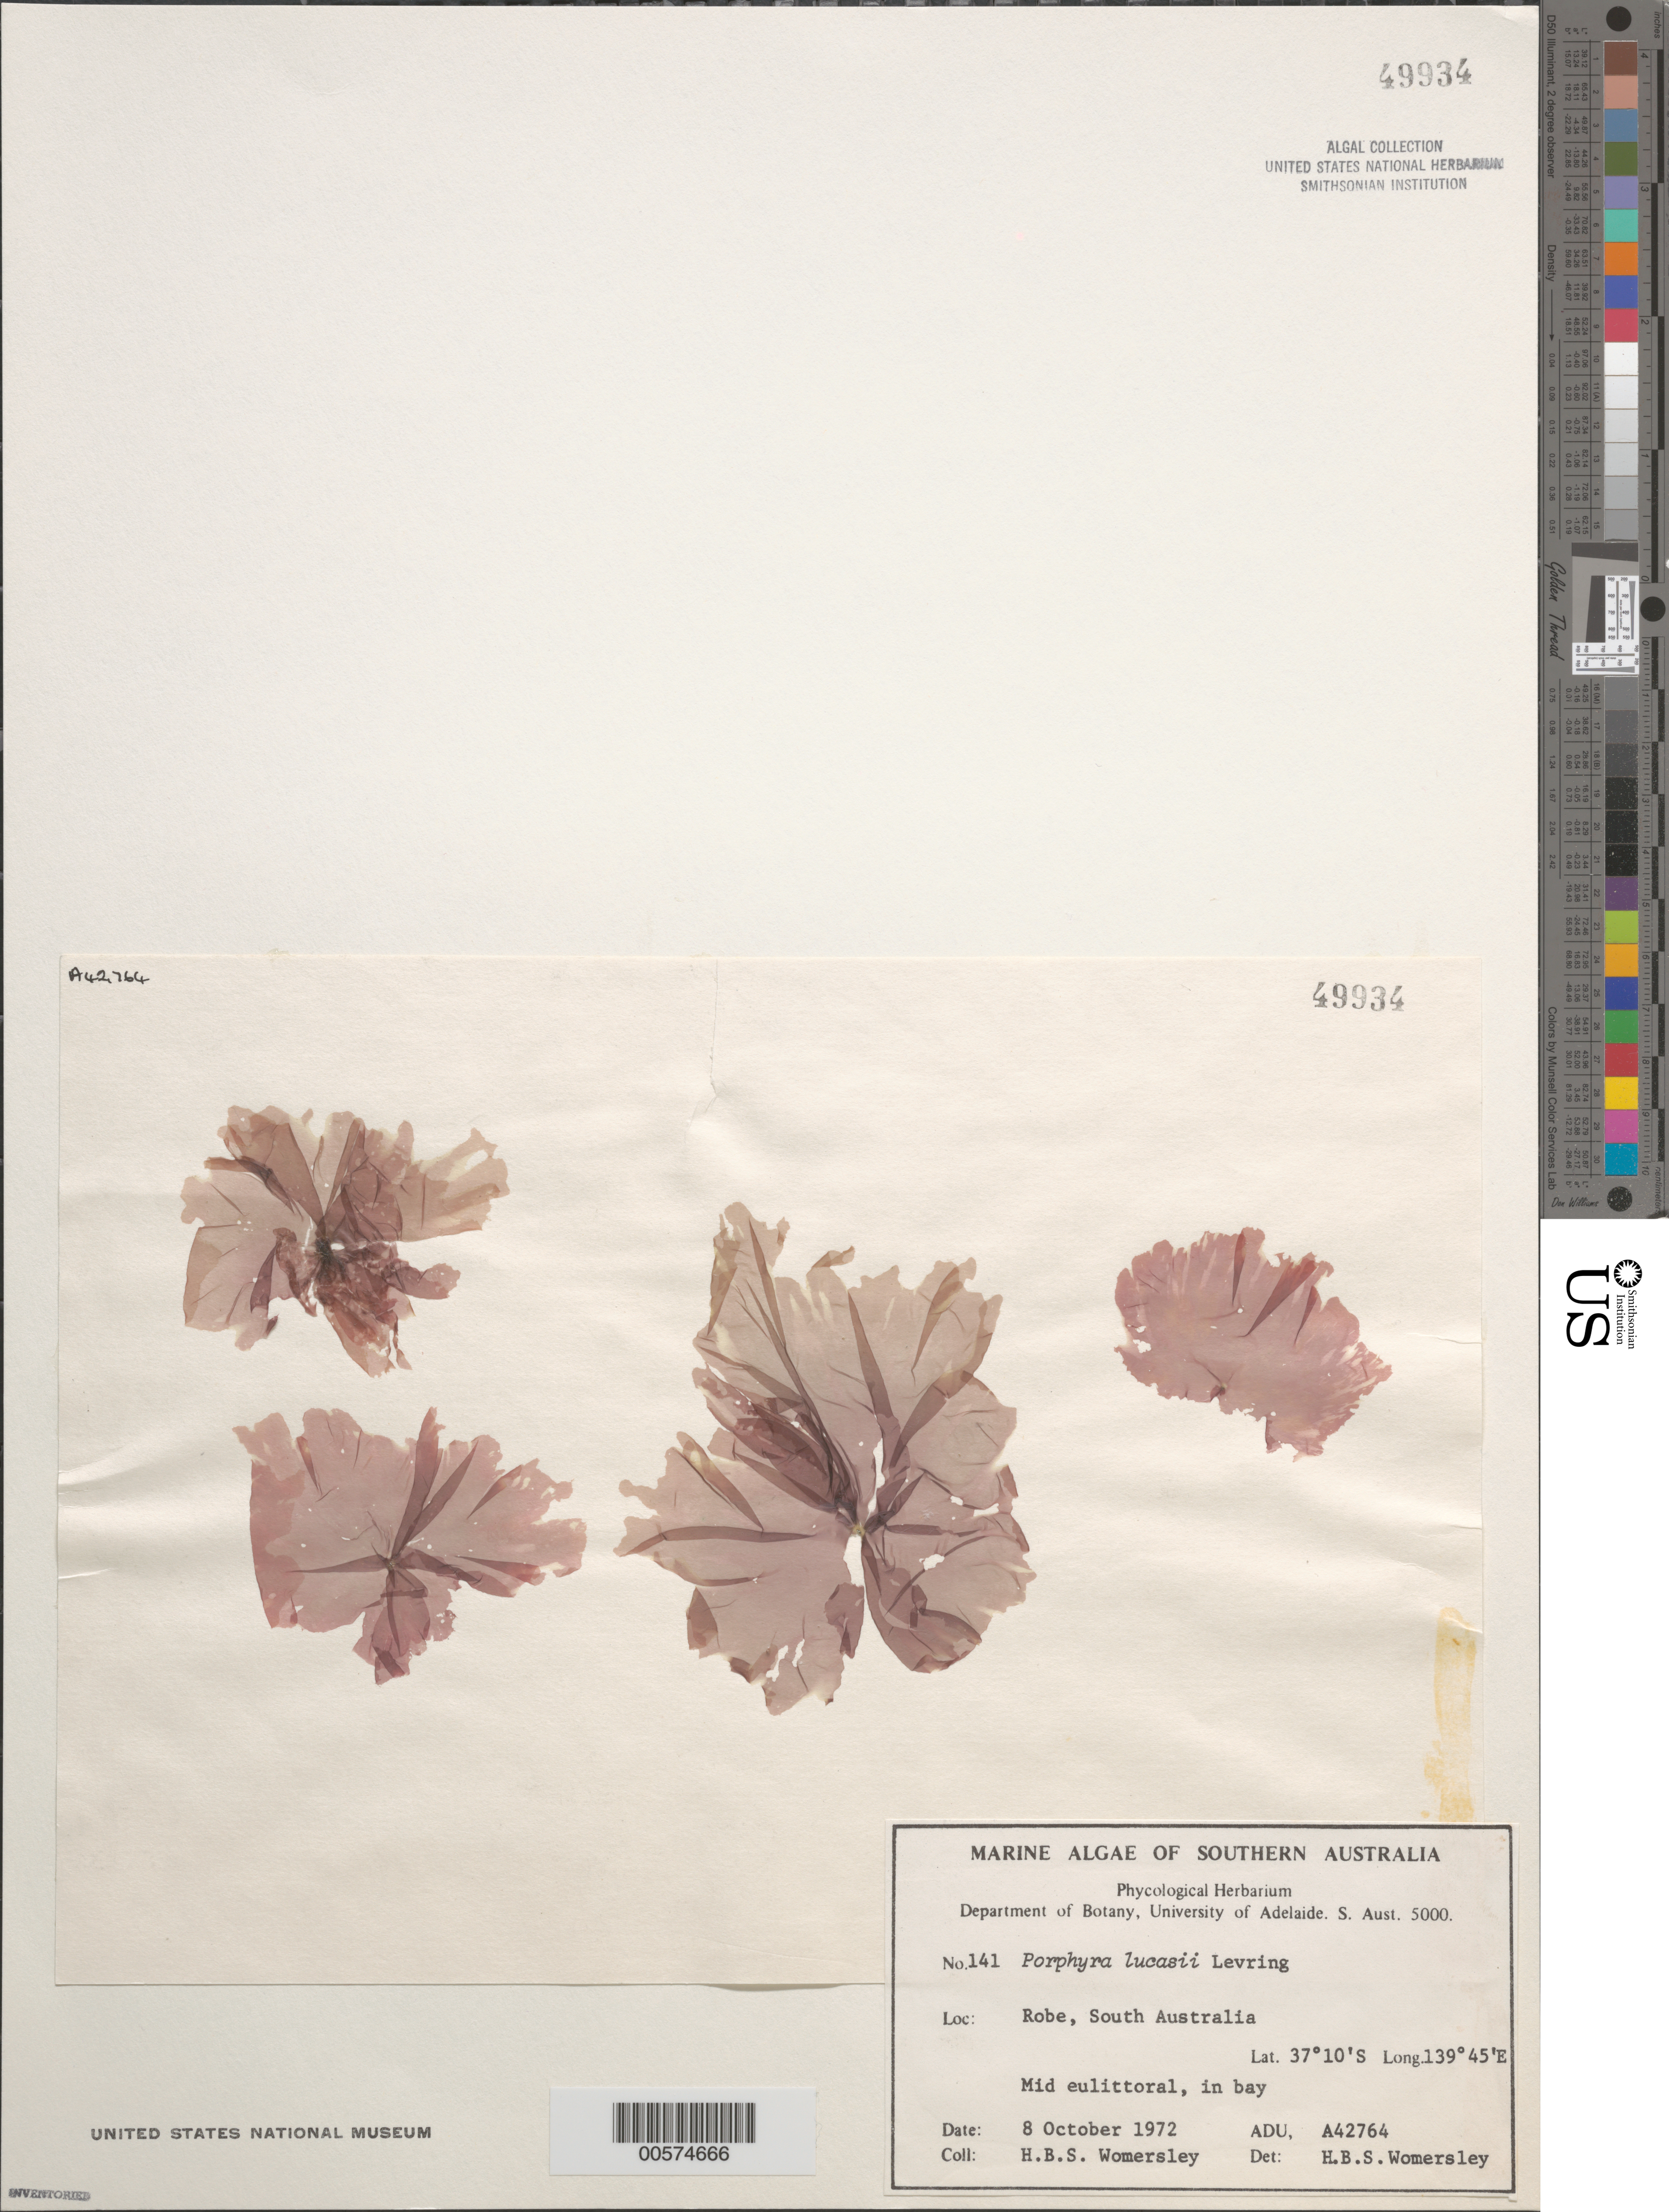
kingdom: Plantae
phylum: Rhodophyta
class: Bangiophyceae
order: Bangiales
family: Bangiaceae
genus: Porphyra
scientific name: Porphyra lucasii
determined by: Womersley, H. B. S.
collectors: H. B. S. Womersley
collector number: ADU A42764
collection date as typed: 08 Oct 1972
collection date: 1972-10-08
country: Australia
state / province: South Australia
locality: Robe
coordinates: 37 10' S, 139 45' E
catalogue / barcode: US 49934